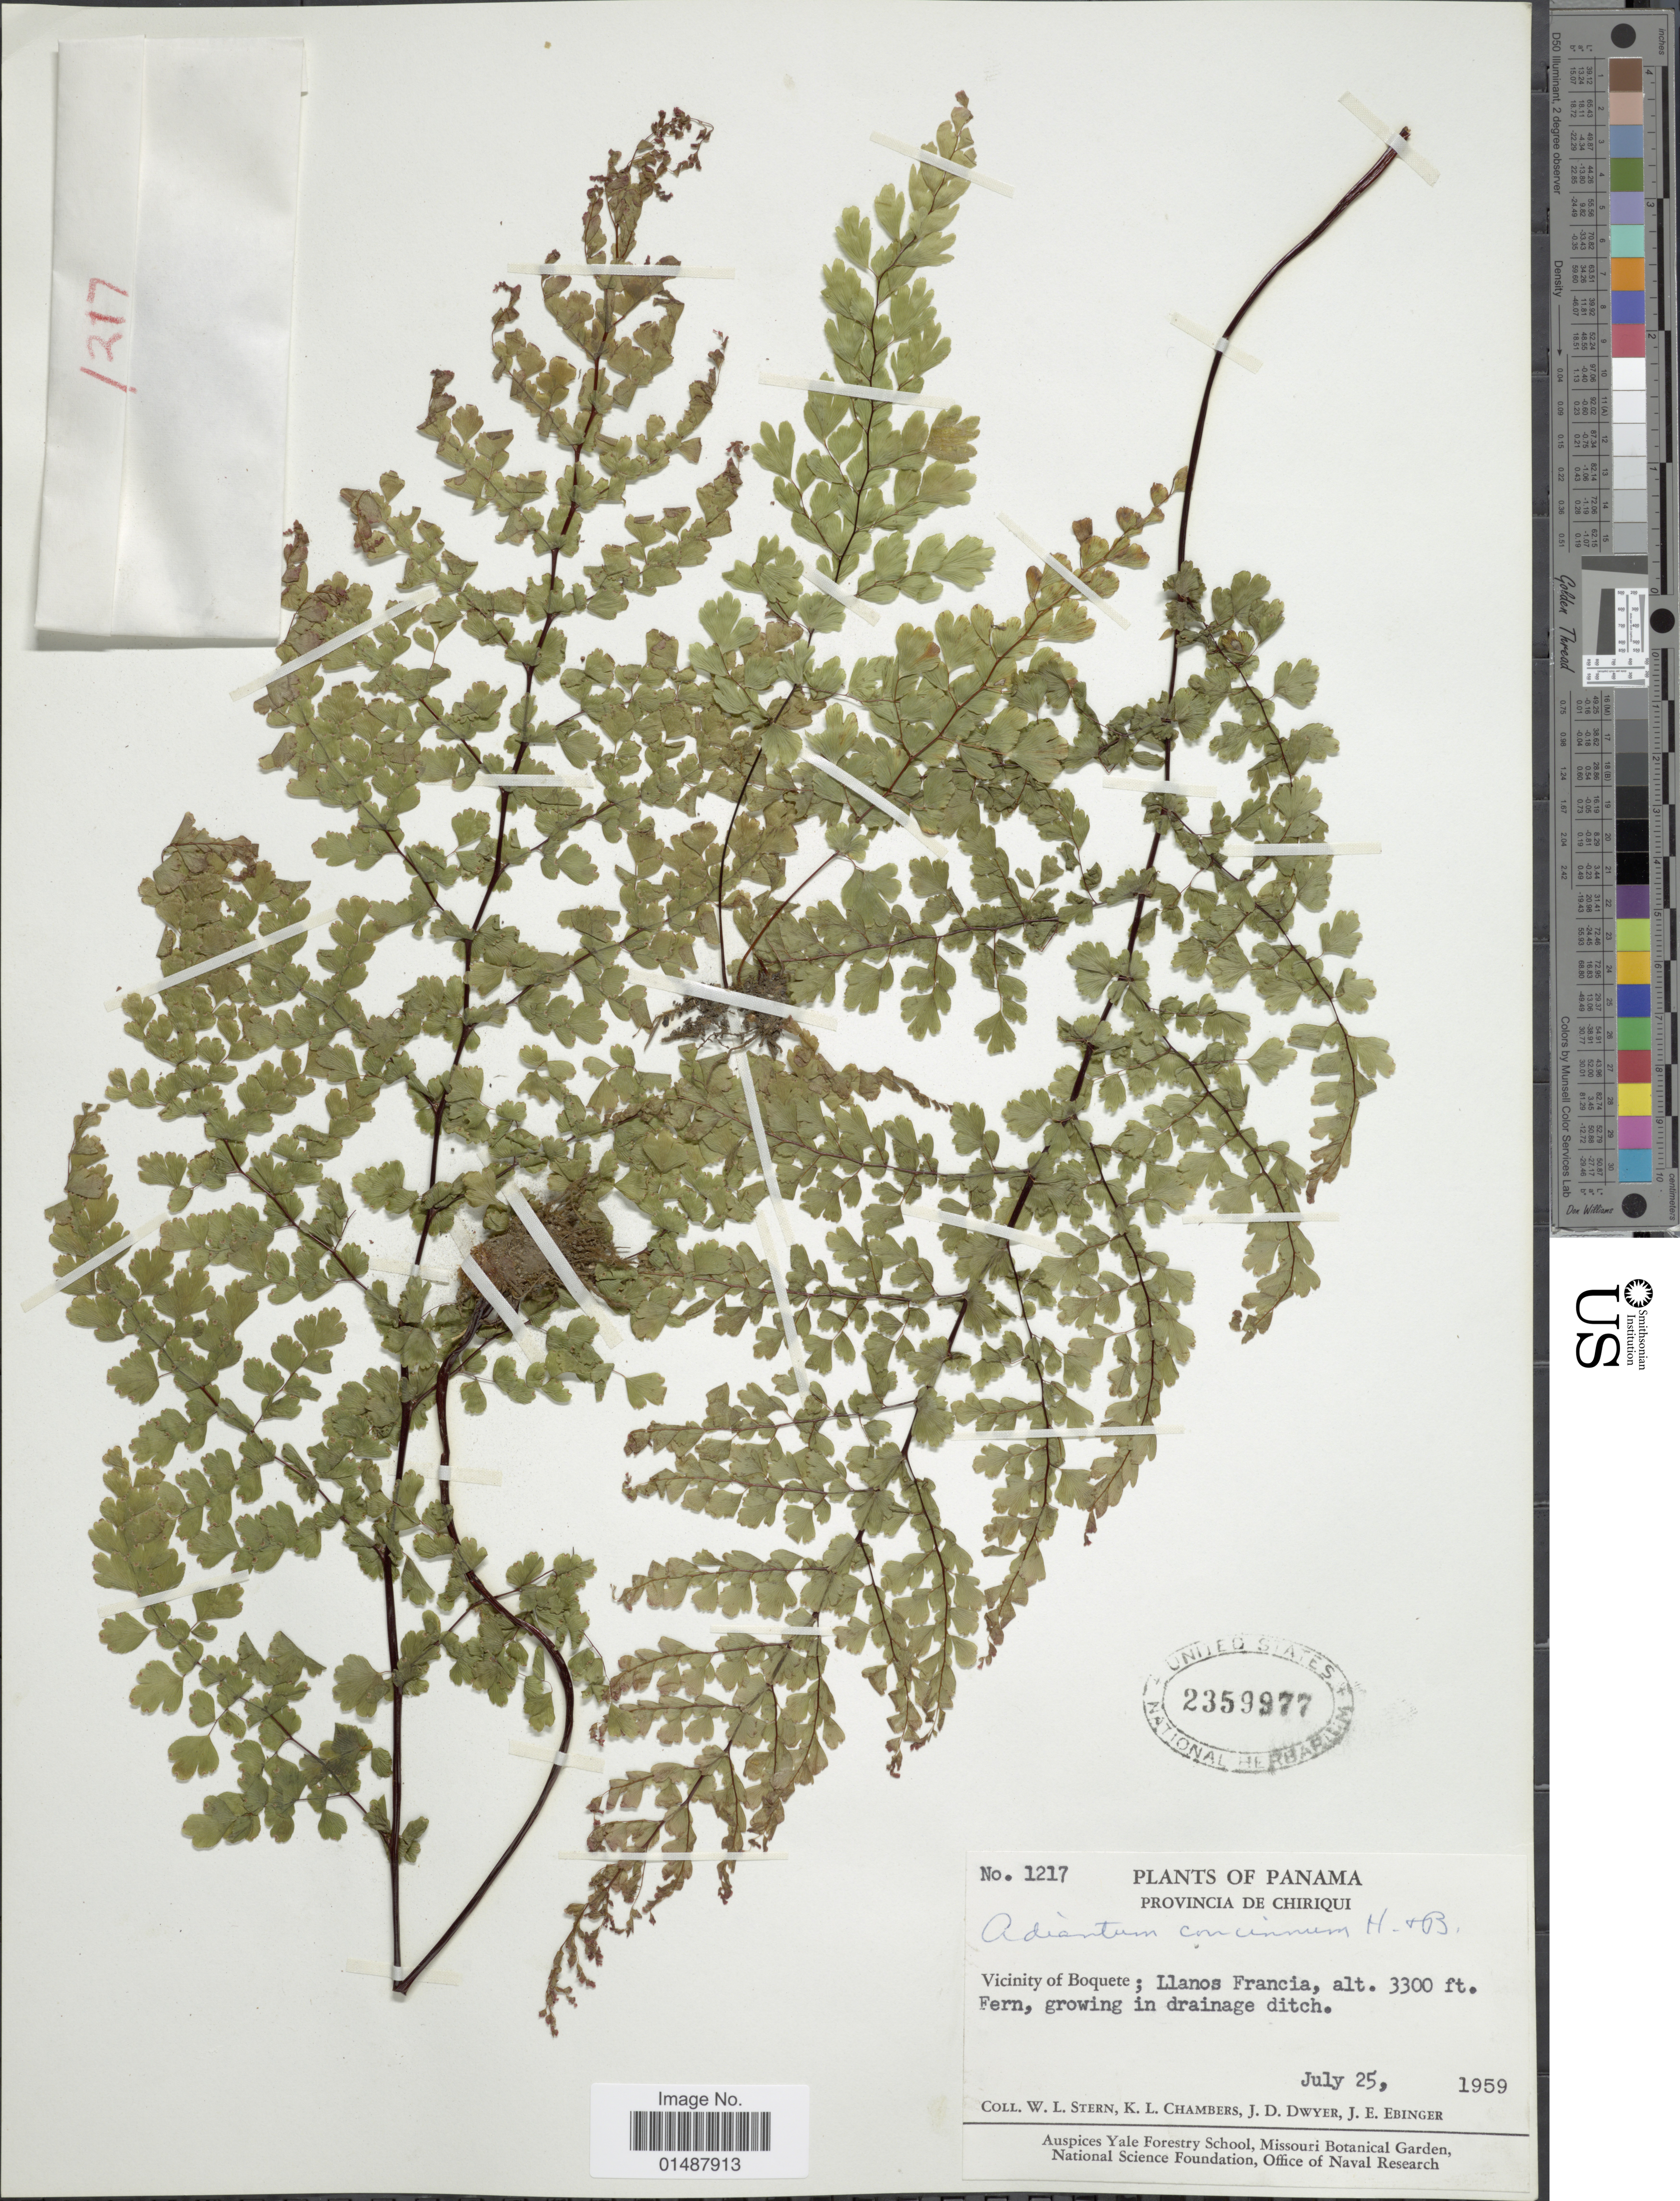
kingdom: Plantae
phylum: Tracheophyta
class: Polypodiopsida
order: Polypodiales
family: Pteridaceae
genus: Adiantum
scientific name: Adiantum concinnum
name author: Humb. & Bonpl. ex Willd.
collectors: W. L. Stern, K. Chambers, J. D. Dwyer & J. Ebinger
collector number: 1217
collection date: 1959-07-25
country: Panama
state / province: Chiriqui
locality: Vicinity of Boquete; Llanos Francia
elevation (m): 1006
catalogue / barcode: US 2359977